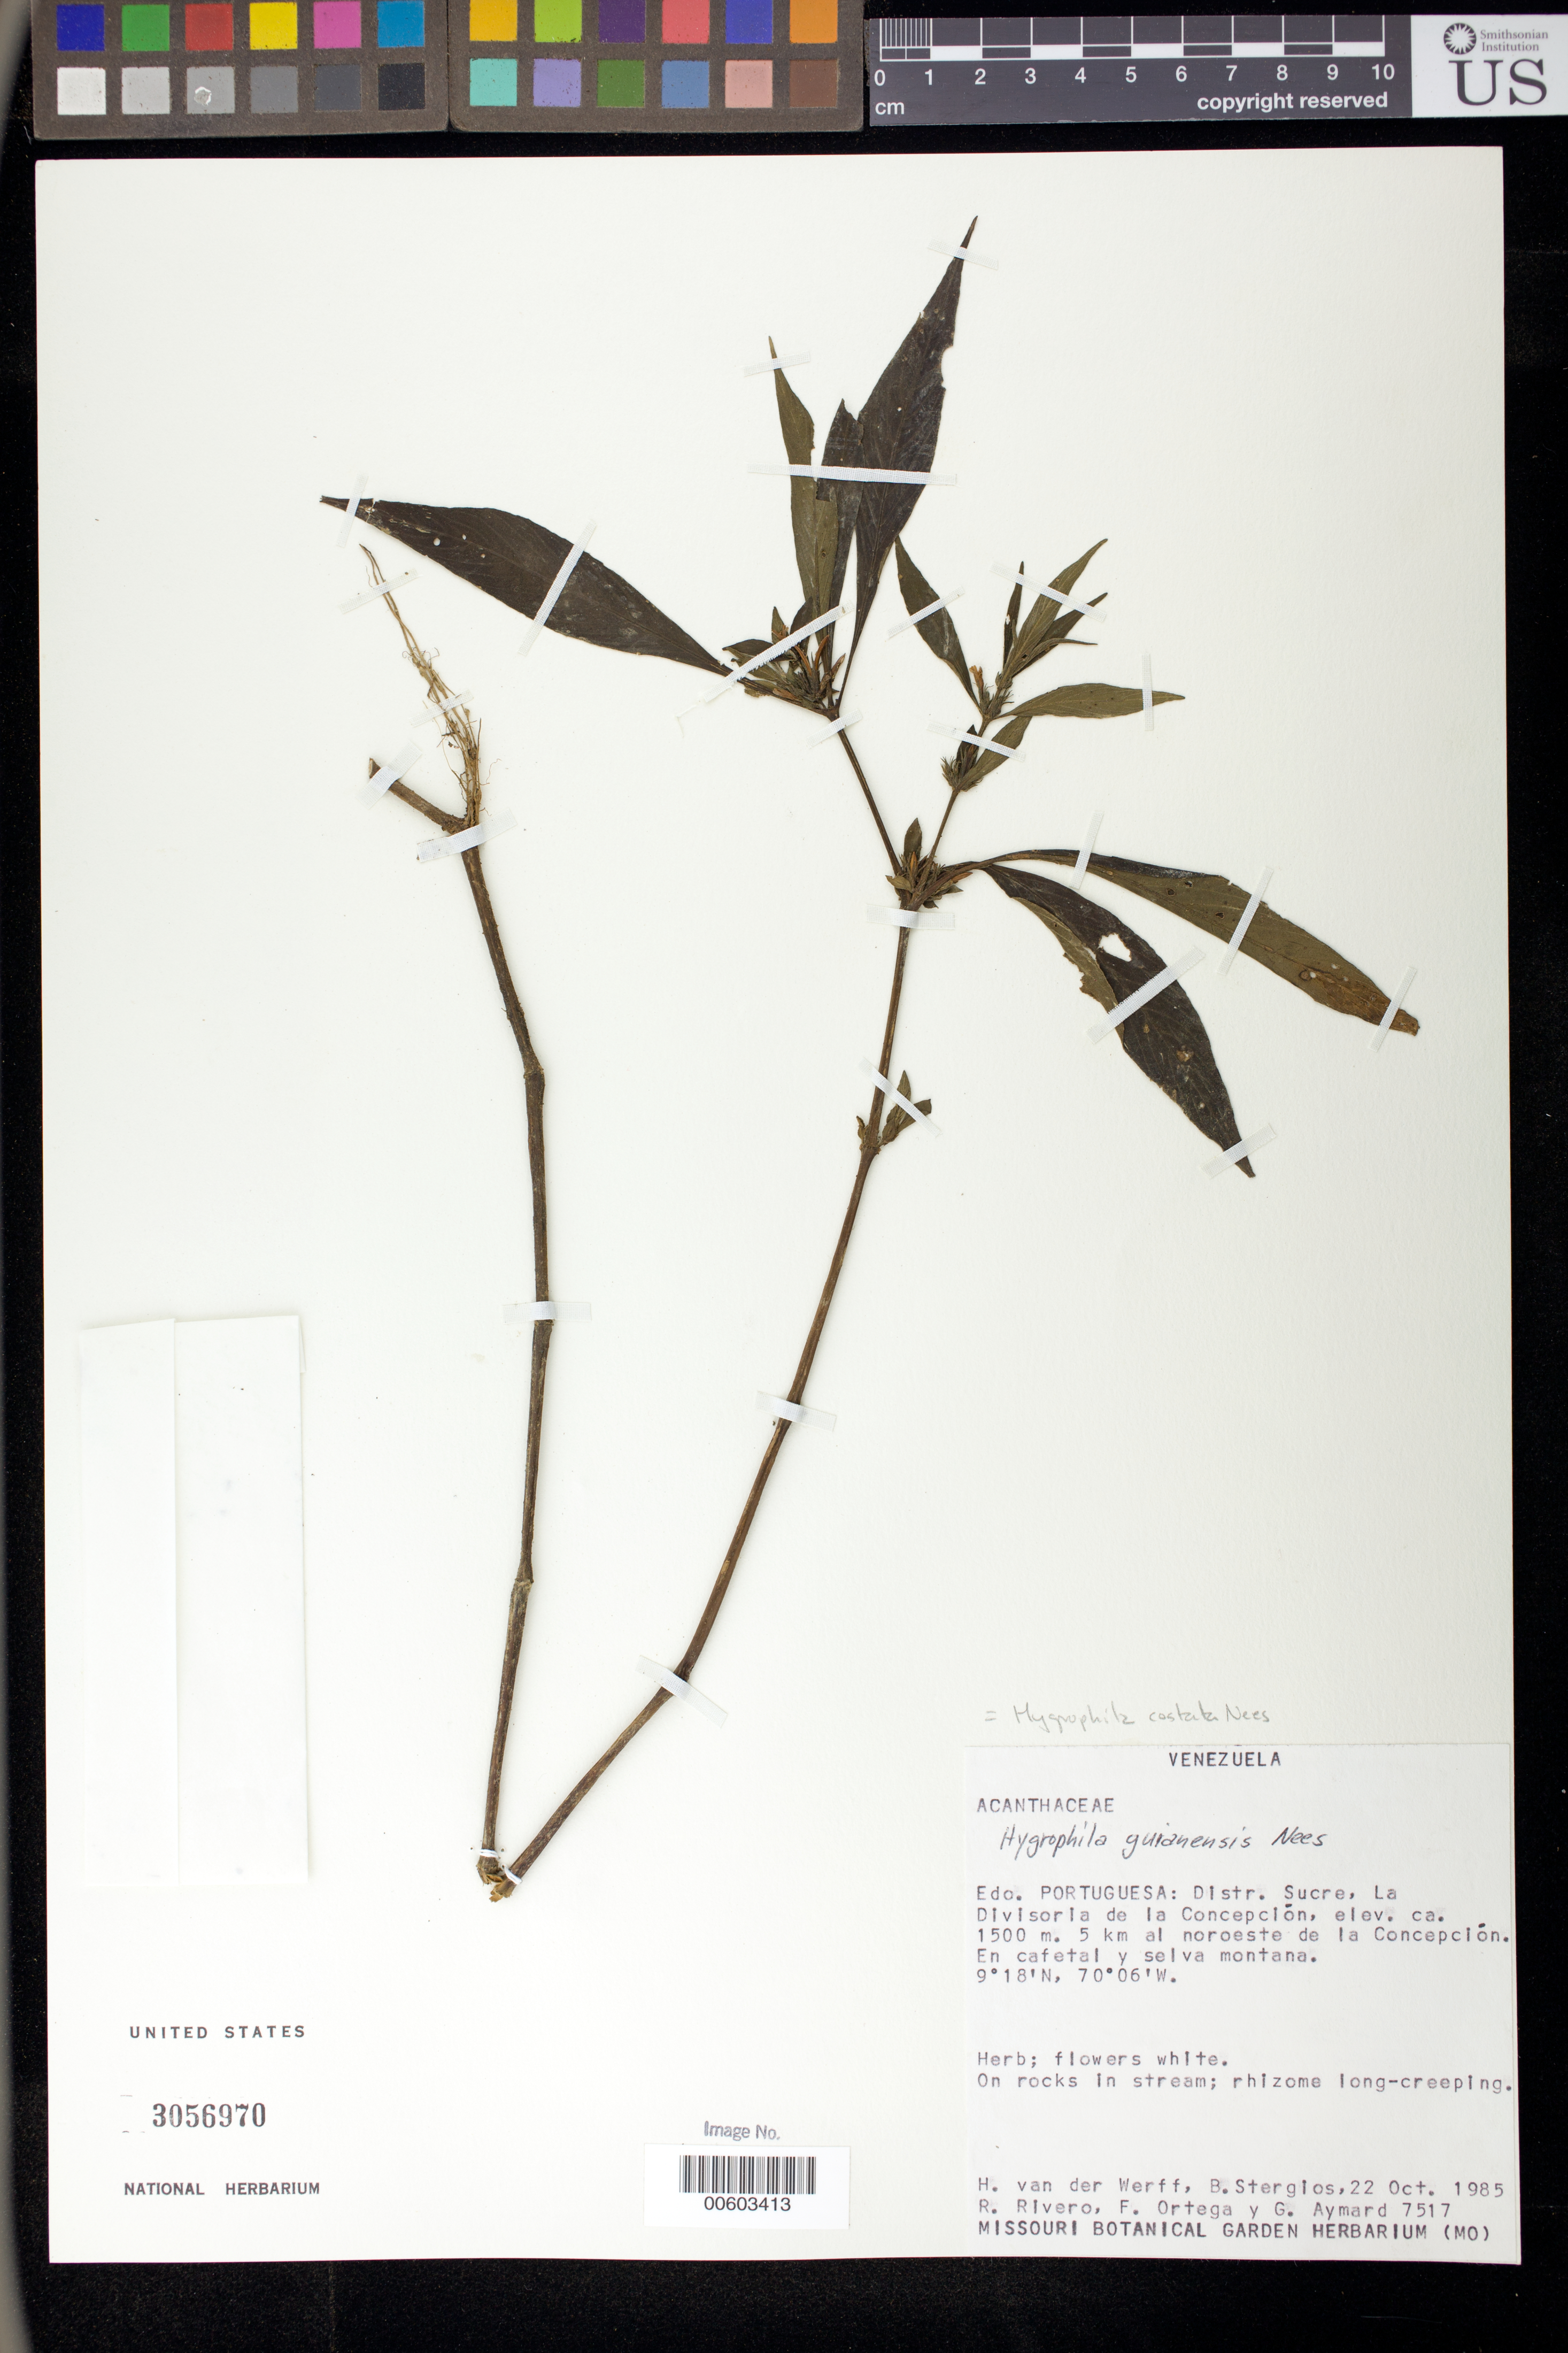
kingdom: Plantae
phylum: Tracheophyta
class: Magnoliopsida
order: Lamiales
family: Acanthaceae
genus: Hygrophila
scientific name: Hygrophila costata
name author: Nees & T. Nees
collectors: H. van der Werff, R. Rivero, F. J. Ortega & G. A. Aymard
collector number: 7517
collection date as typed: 22 Oct 1985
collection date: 1985-10-22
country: Venezuela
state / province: Portuguesa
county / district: Sucre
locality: La Divisoria de la Concepción, 5 km al noroeste de la Concepción.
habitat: En cafetal y selva montana. On rocks in stream.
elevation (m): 1500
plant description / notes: MO, PORT, US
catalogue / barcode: US 3056970